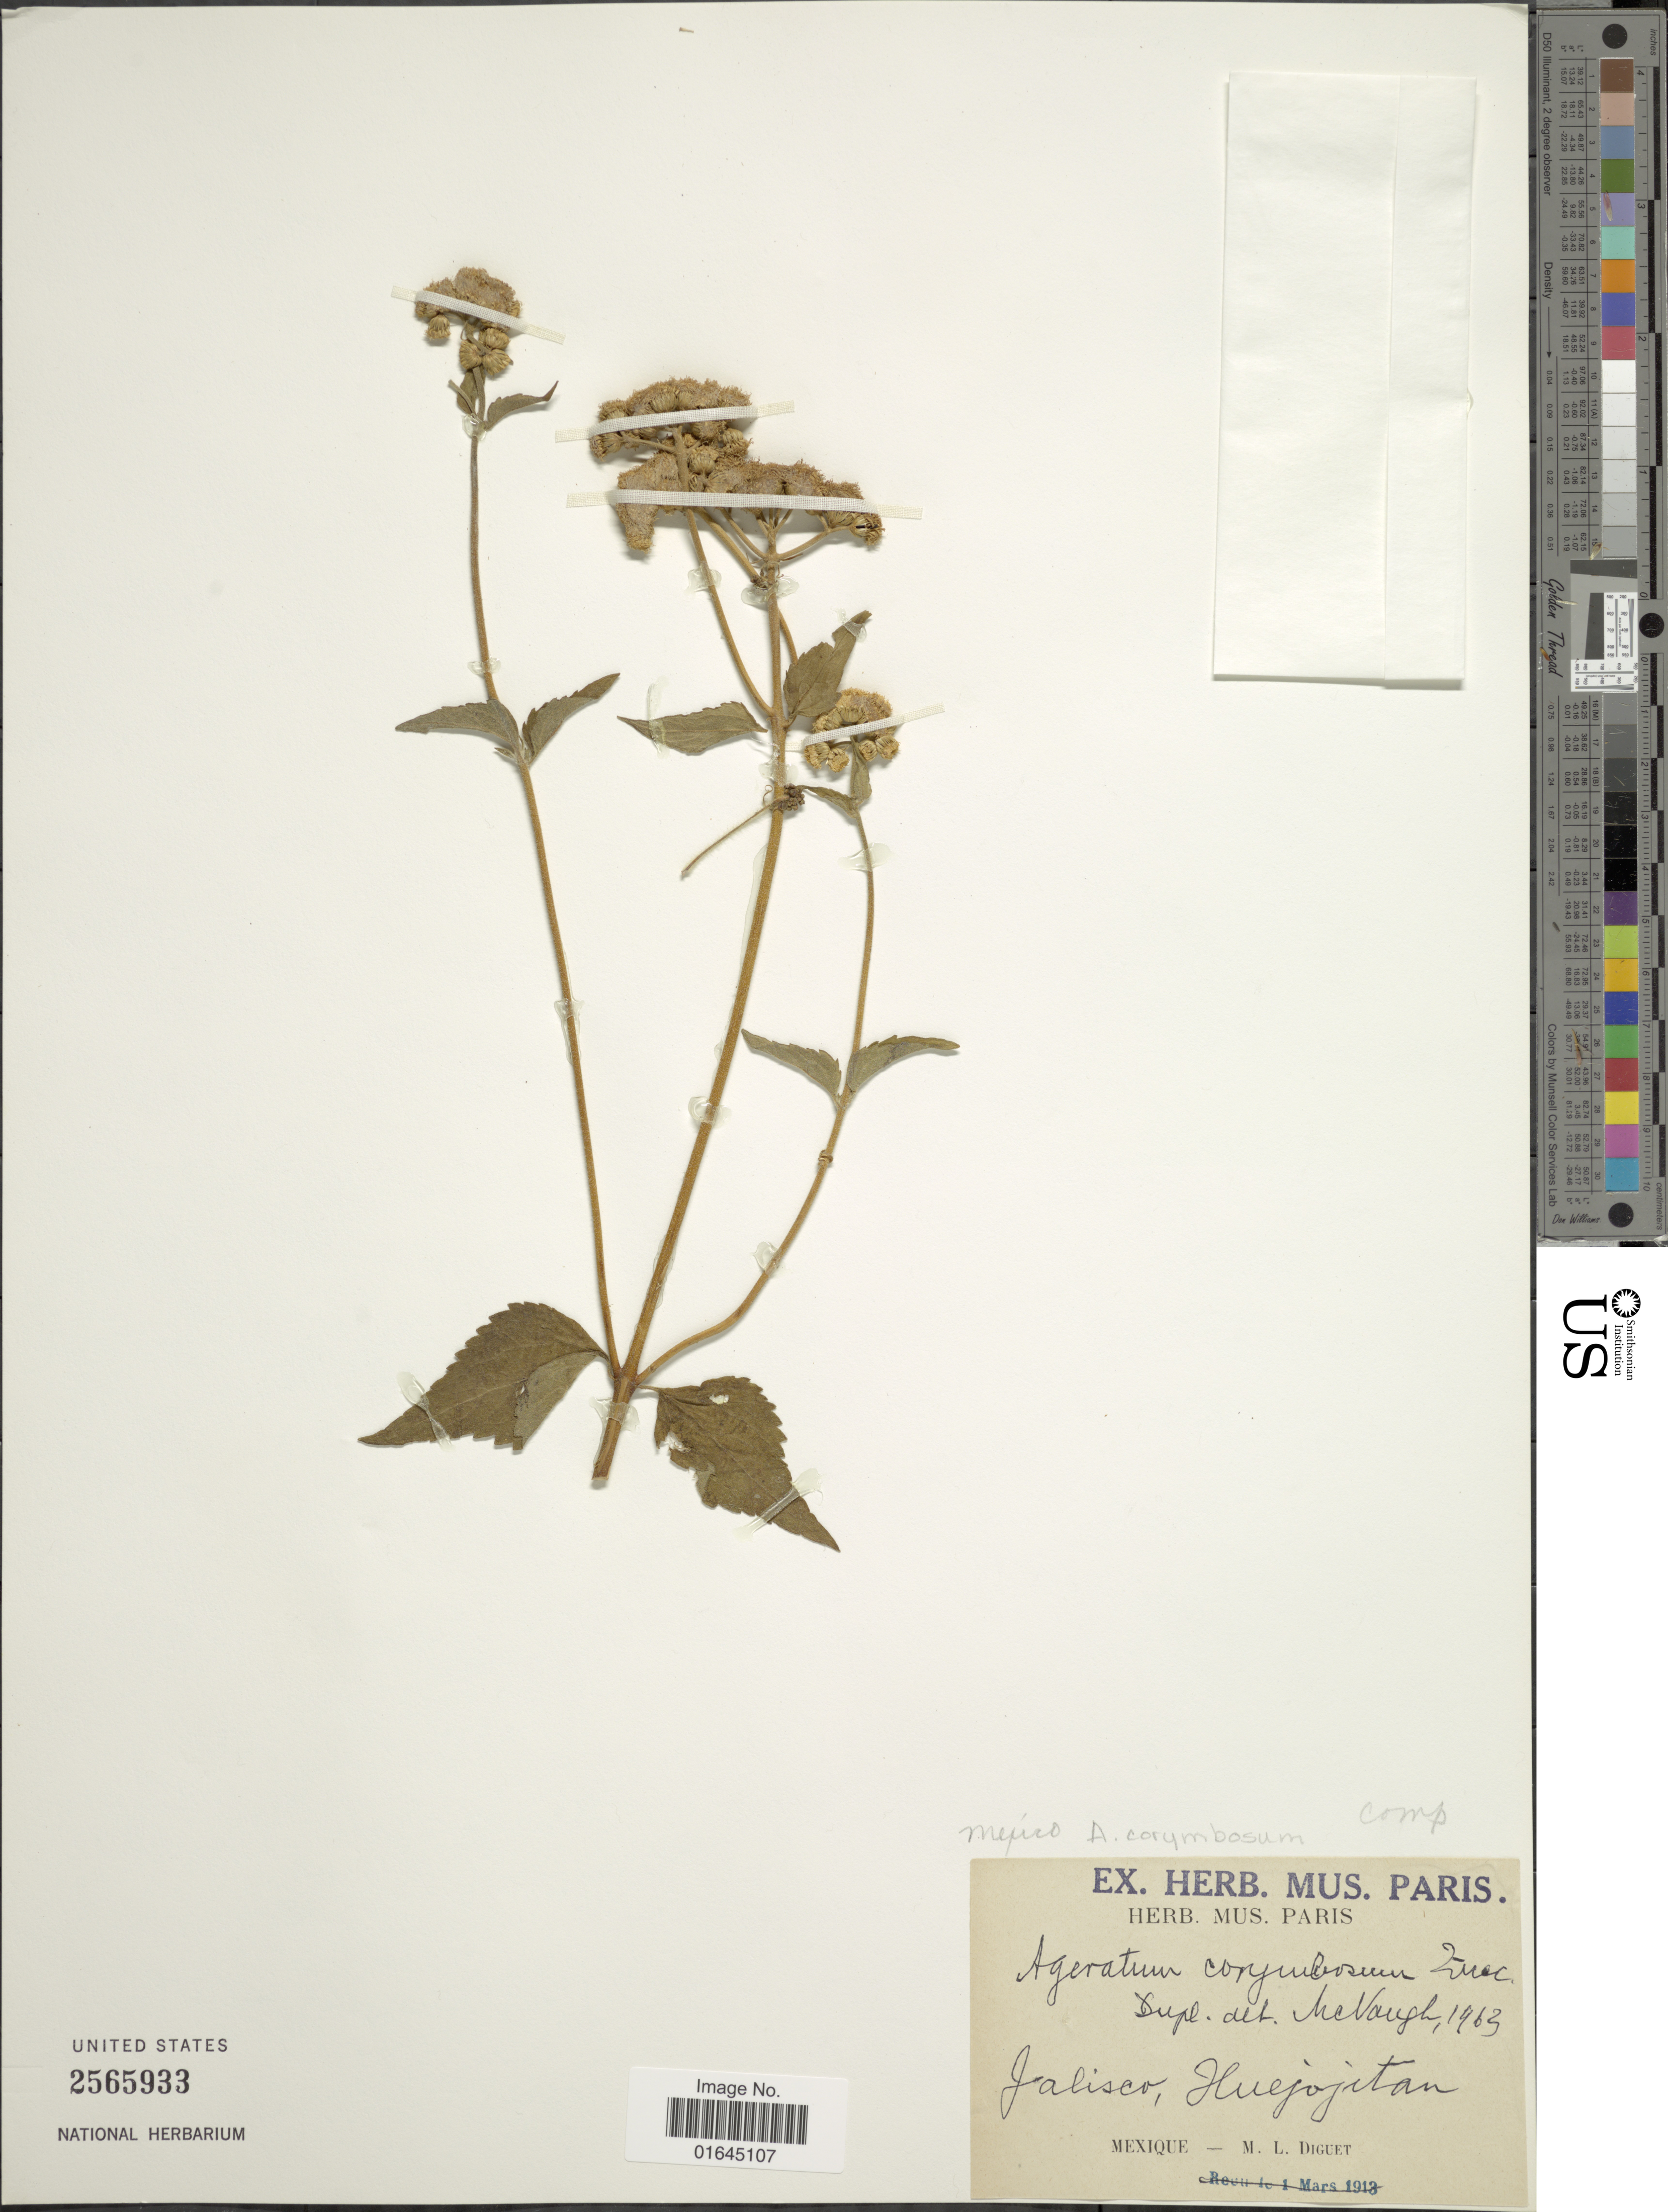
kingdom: Plantae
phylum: Tracheophyta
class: Magnoliopsida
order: Asterales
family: Asteraceae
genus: Ageratum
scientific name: Ageratum rugosum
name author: J.M. Coult.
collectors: M. L. Diguet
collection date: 1963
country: Mexico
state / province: Jalisco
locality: Jalisco, Huejojiton.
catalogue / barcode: US 2565933